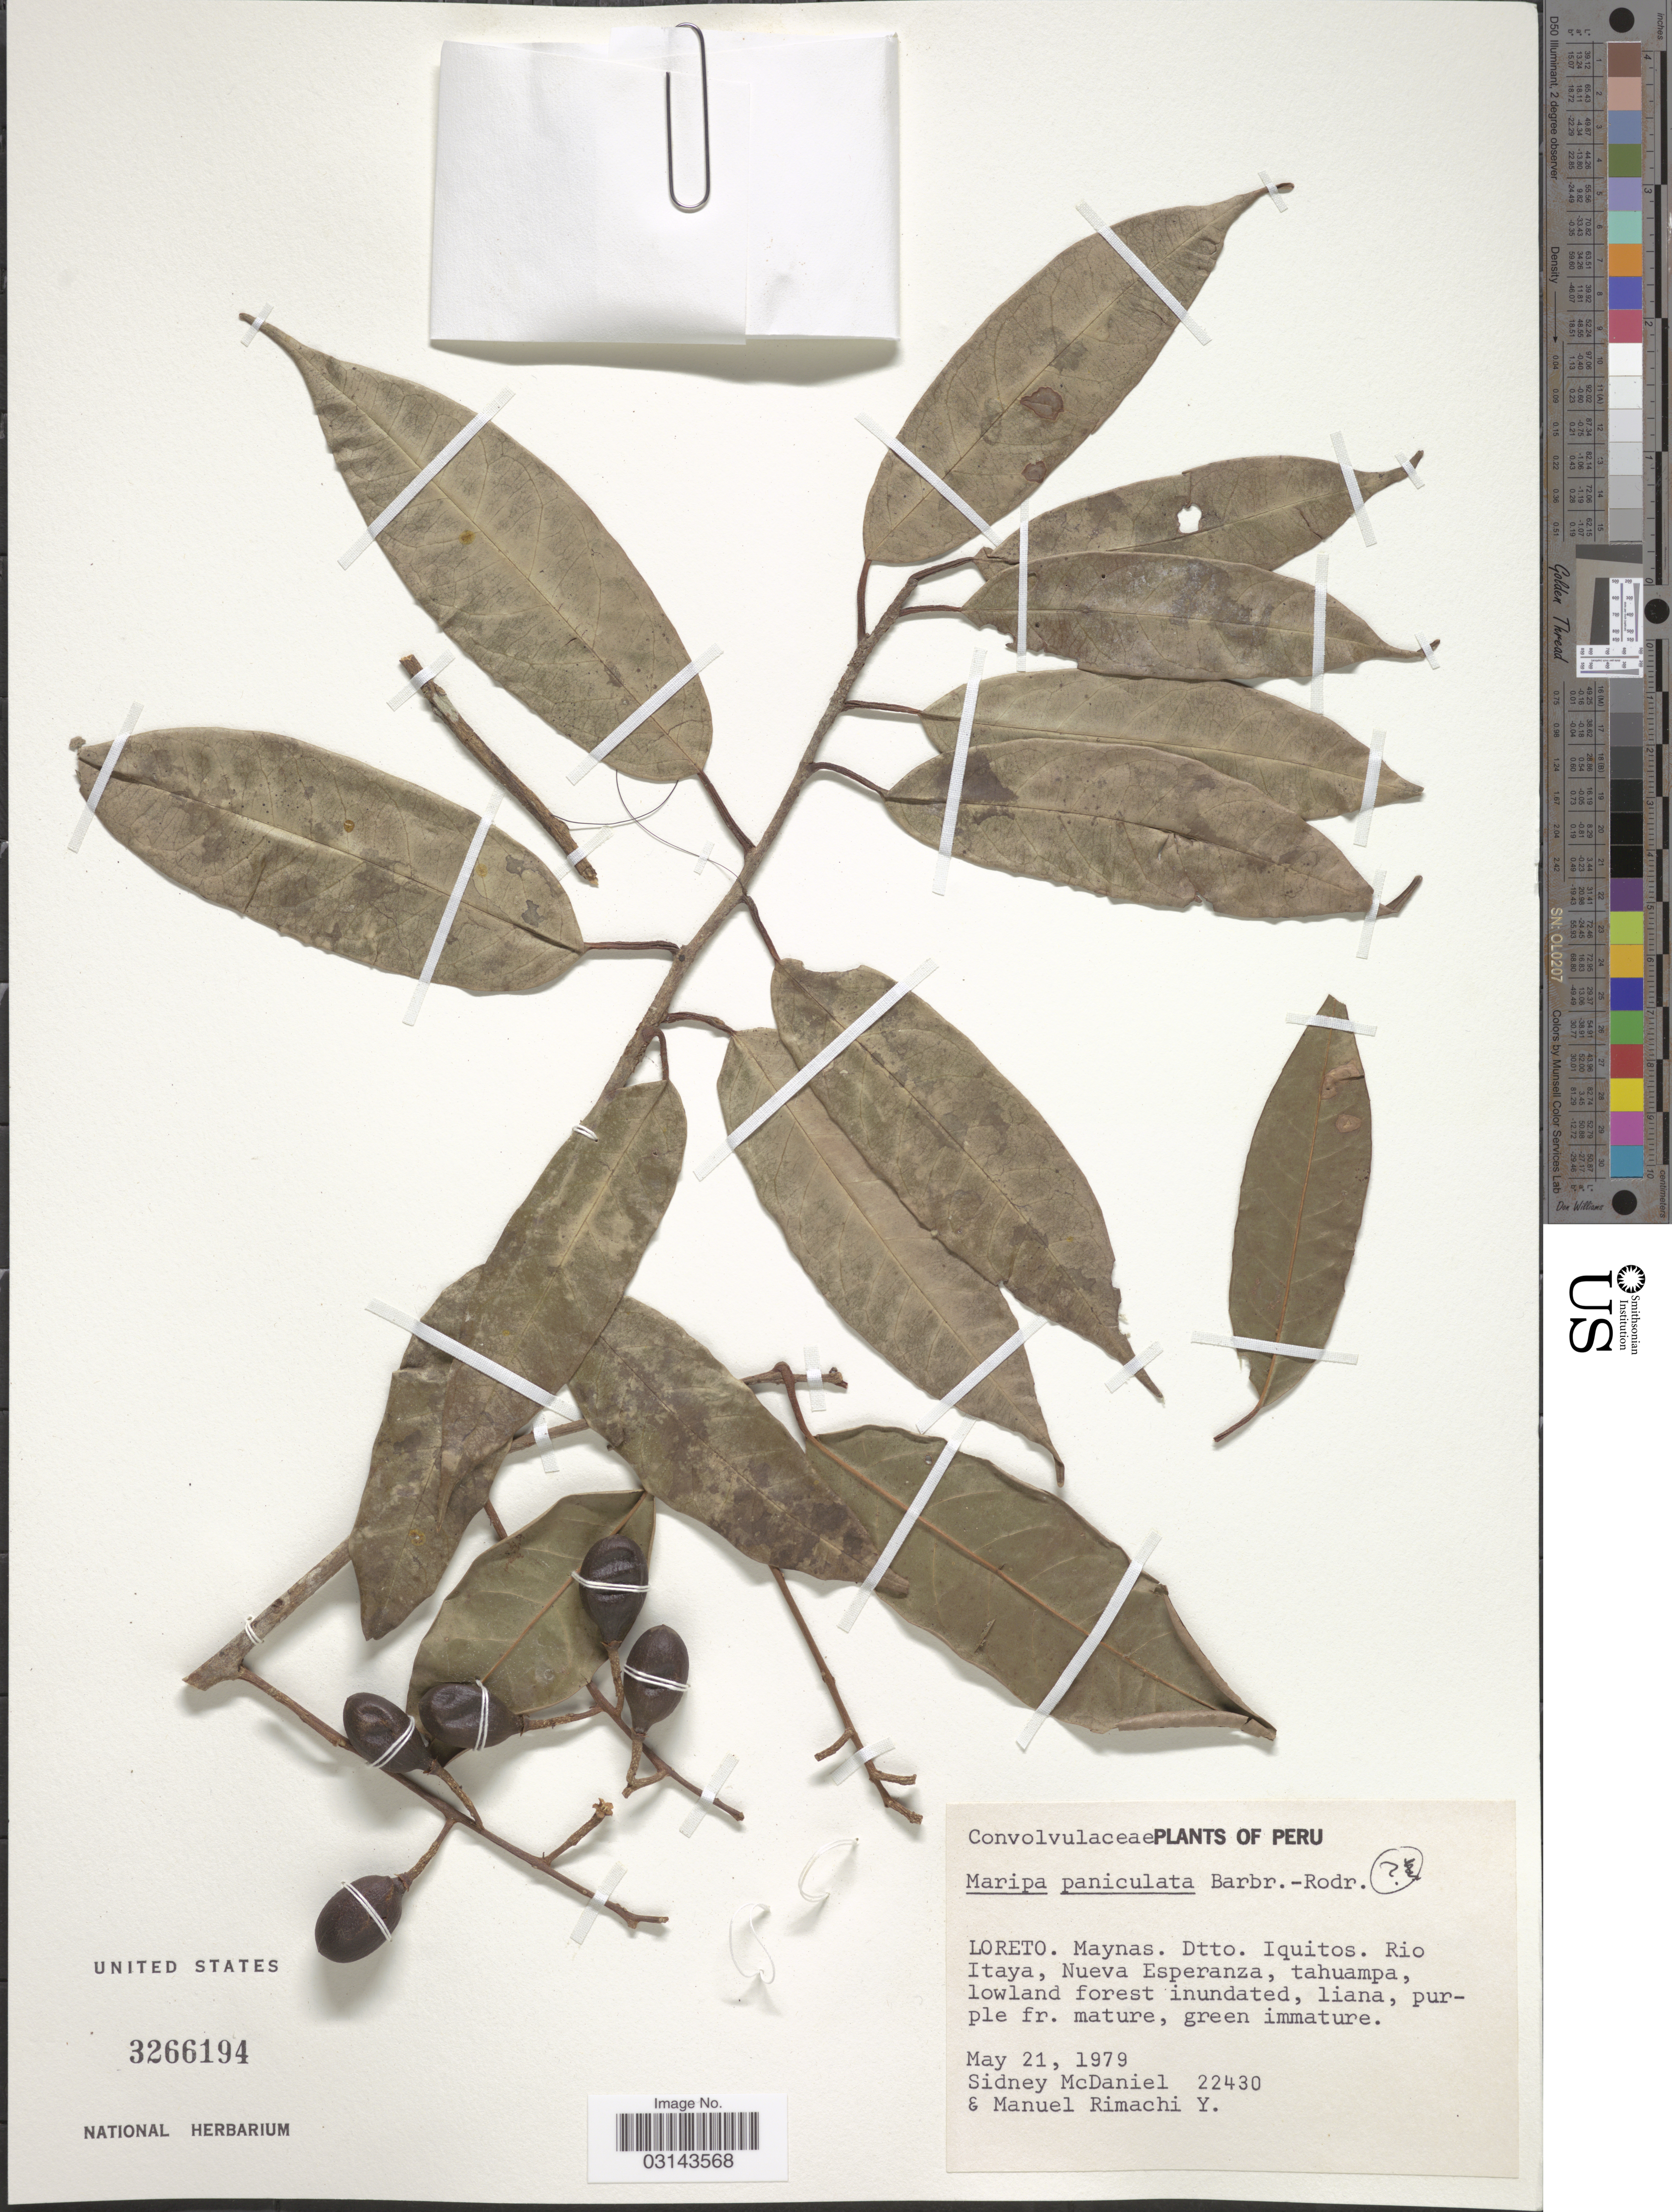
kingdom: Plantae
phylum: Tracheophyta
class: Magnoliopsida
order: Solanales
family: Convolvulaceae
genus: Maripa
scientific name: Maripa paniculata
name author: Barb. Rodr.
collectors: S. McDaniel & M. Rimachi Y.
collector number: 22430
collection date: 1979-05-21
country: Peru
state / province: Loreto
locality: Maynas. Dtto. Iquitos. Rio Itaya, Nueva Esperanza, tahuampa.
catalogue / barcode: US 3266194